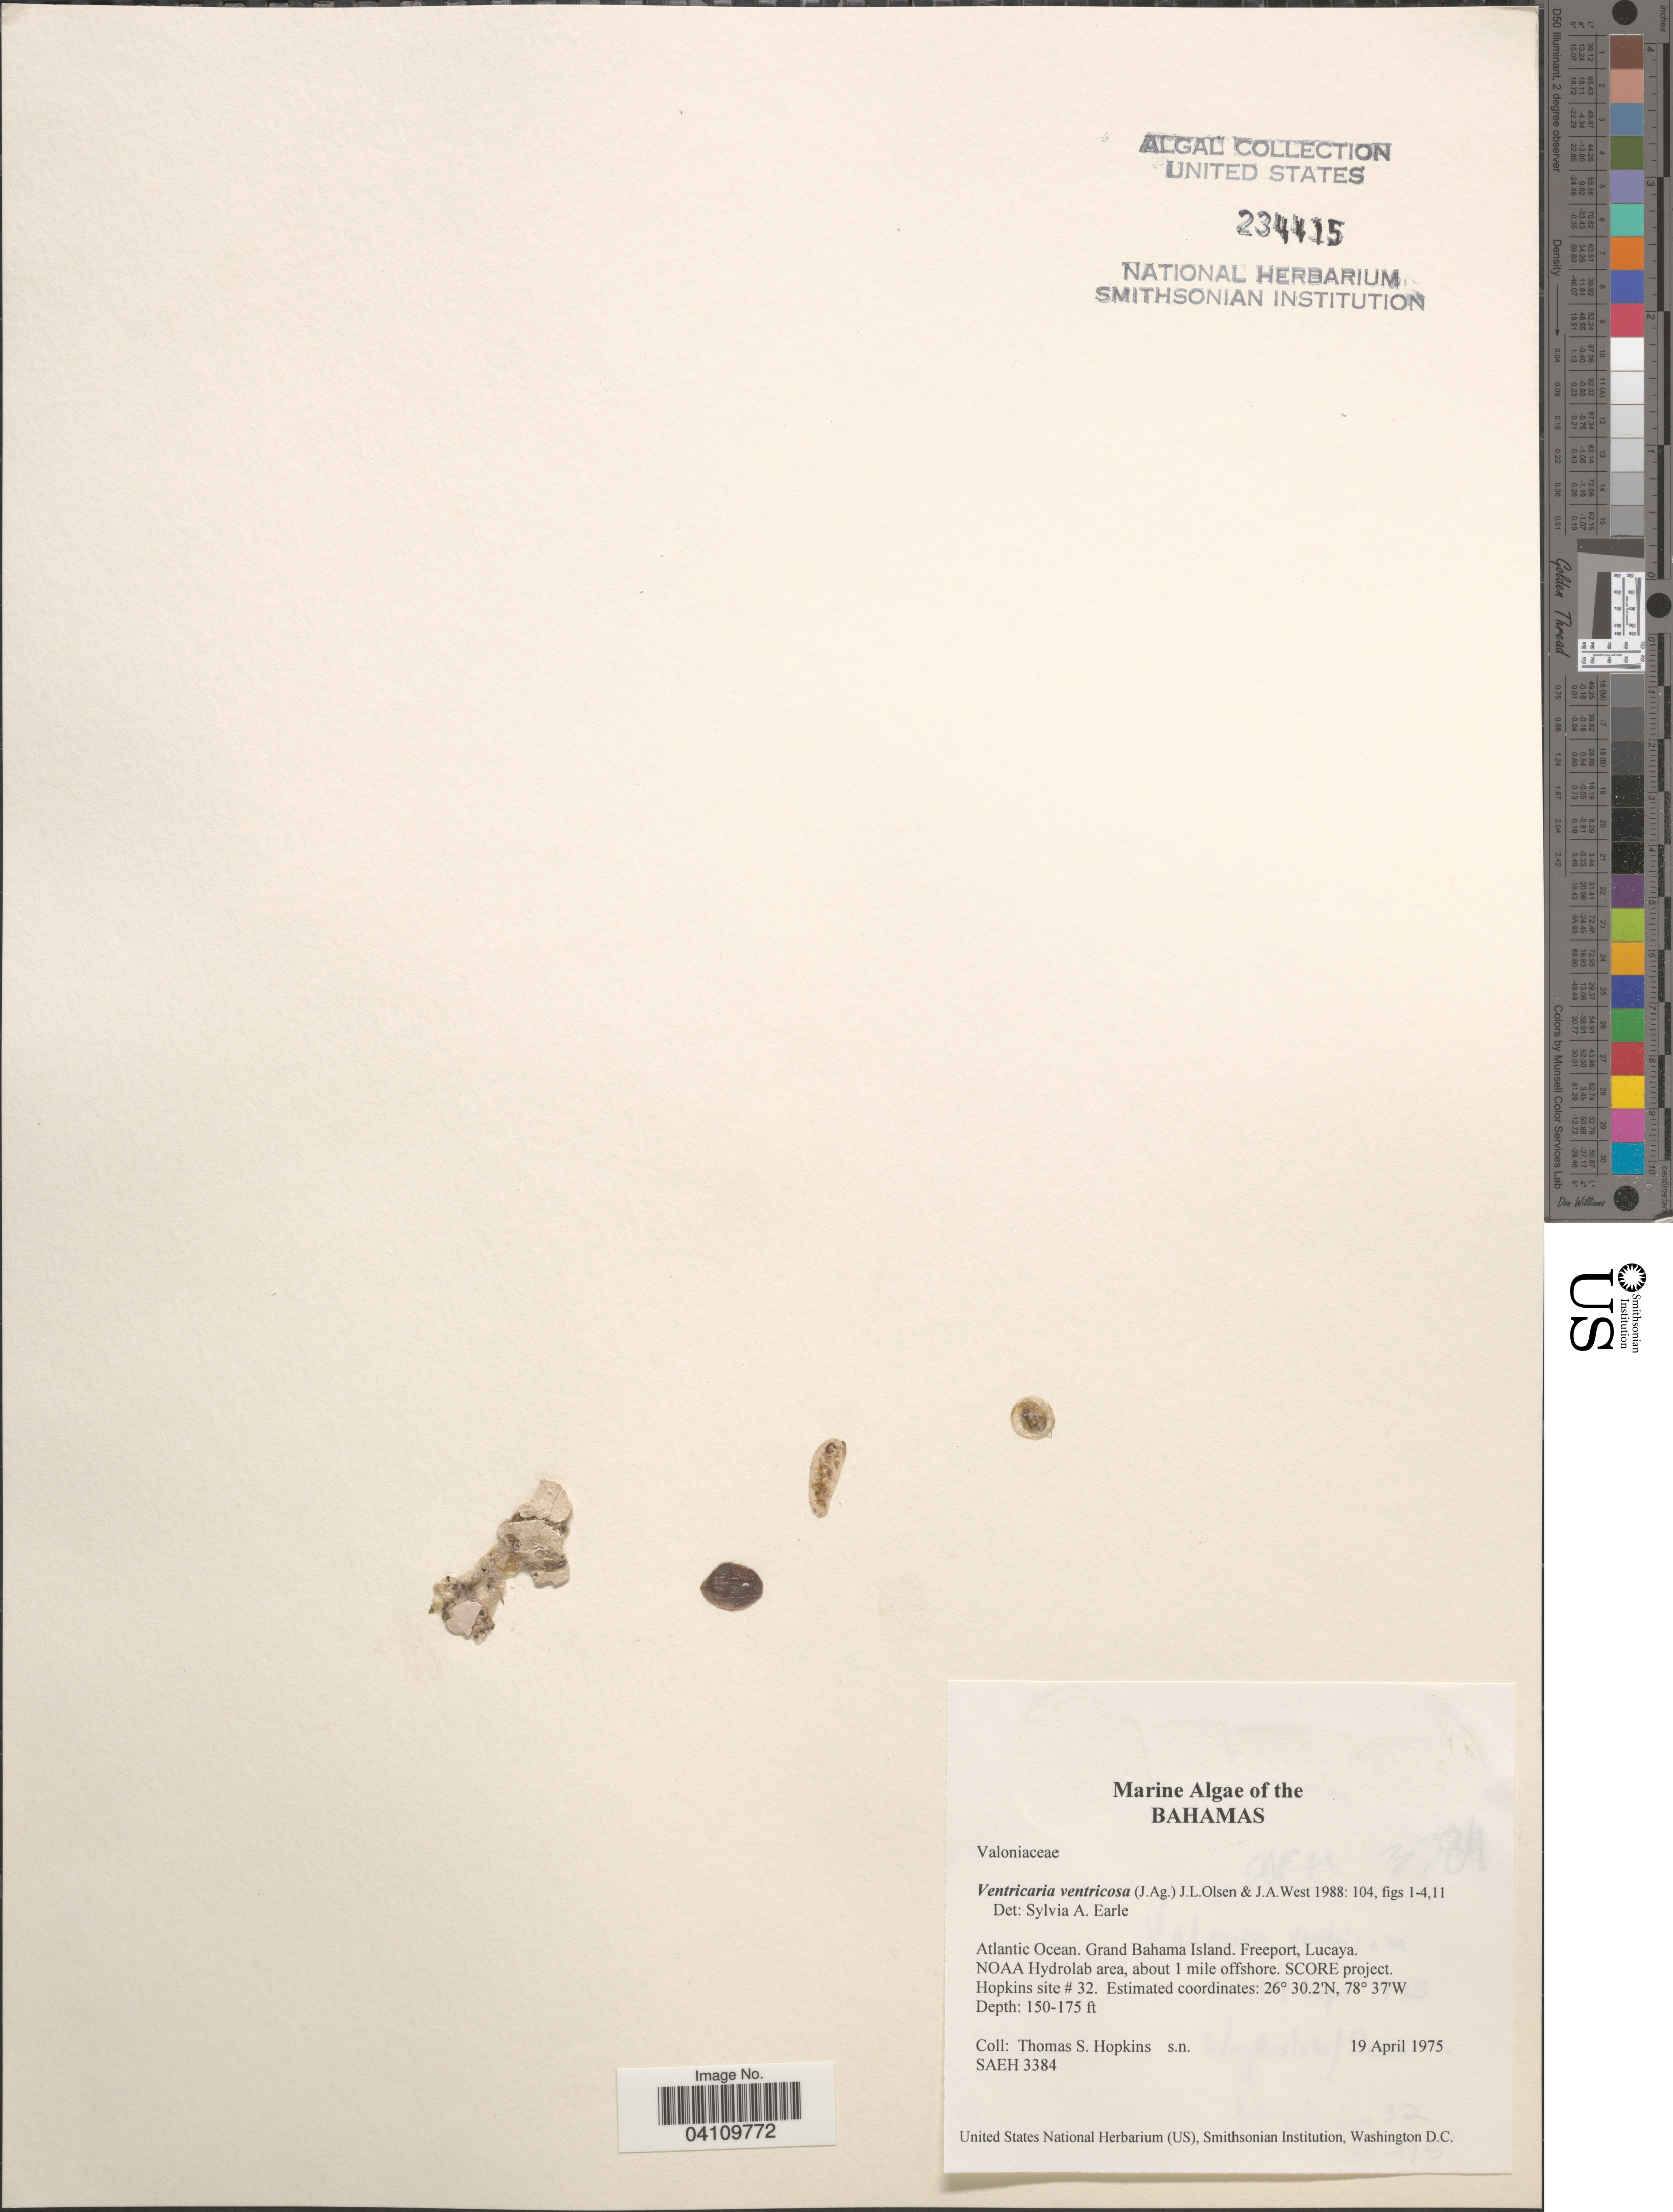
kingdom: Plantae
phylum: Chlorophyta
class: Ulvophyceae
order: Siphonocladales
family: Valoniaceae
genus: Valonia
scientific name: Valonia ventricosa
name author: J. Agardh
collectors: T. Hopkins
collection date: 1975-04-19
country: Bahamas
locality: Atlantic Ocean. Grand Bahama Island. Freeport, Lucaya. NOAA Hydrolab area, about 1 mile offshore. SCORE project. Hopkins site # 32.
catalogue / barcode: US 234415